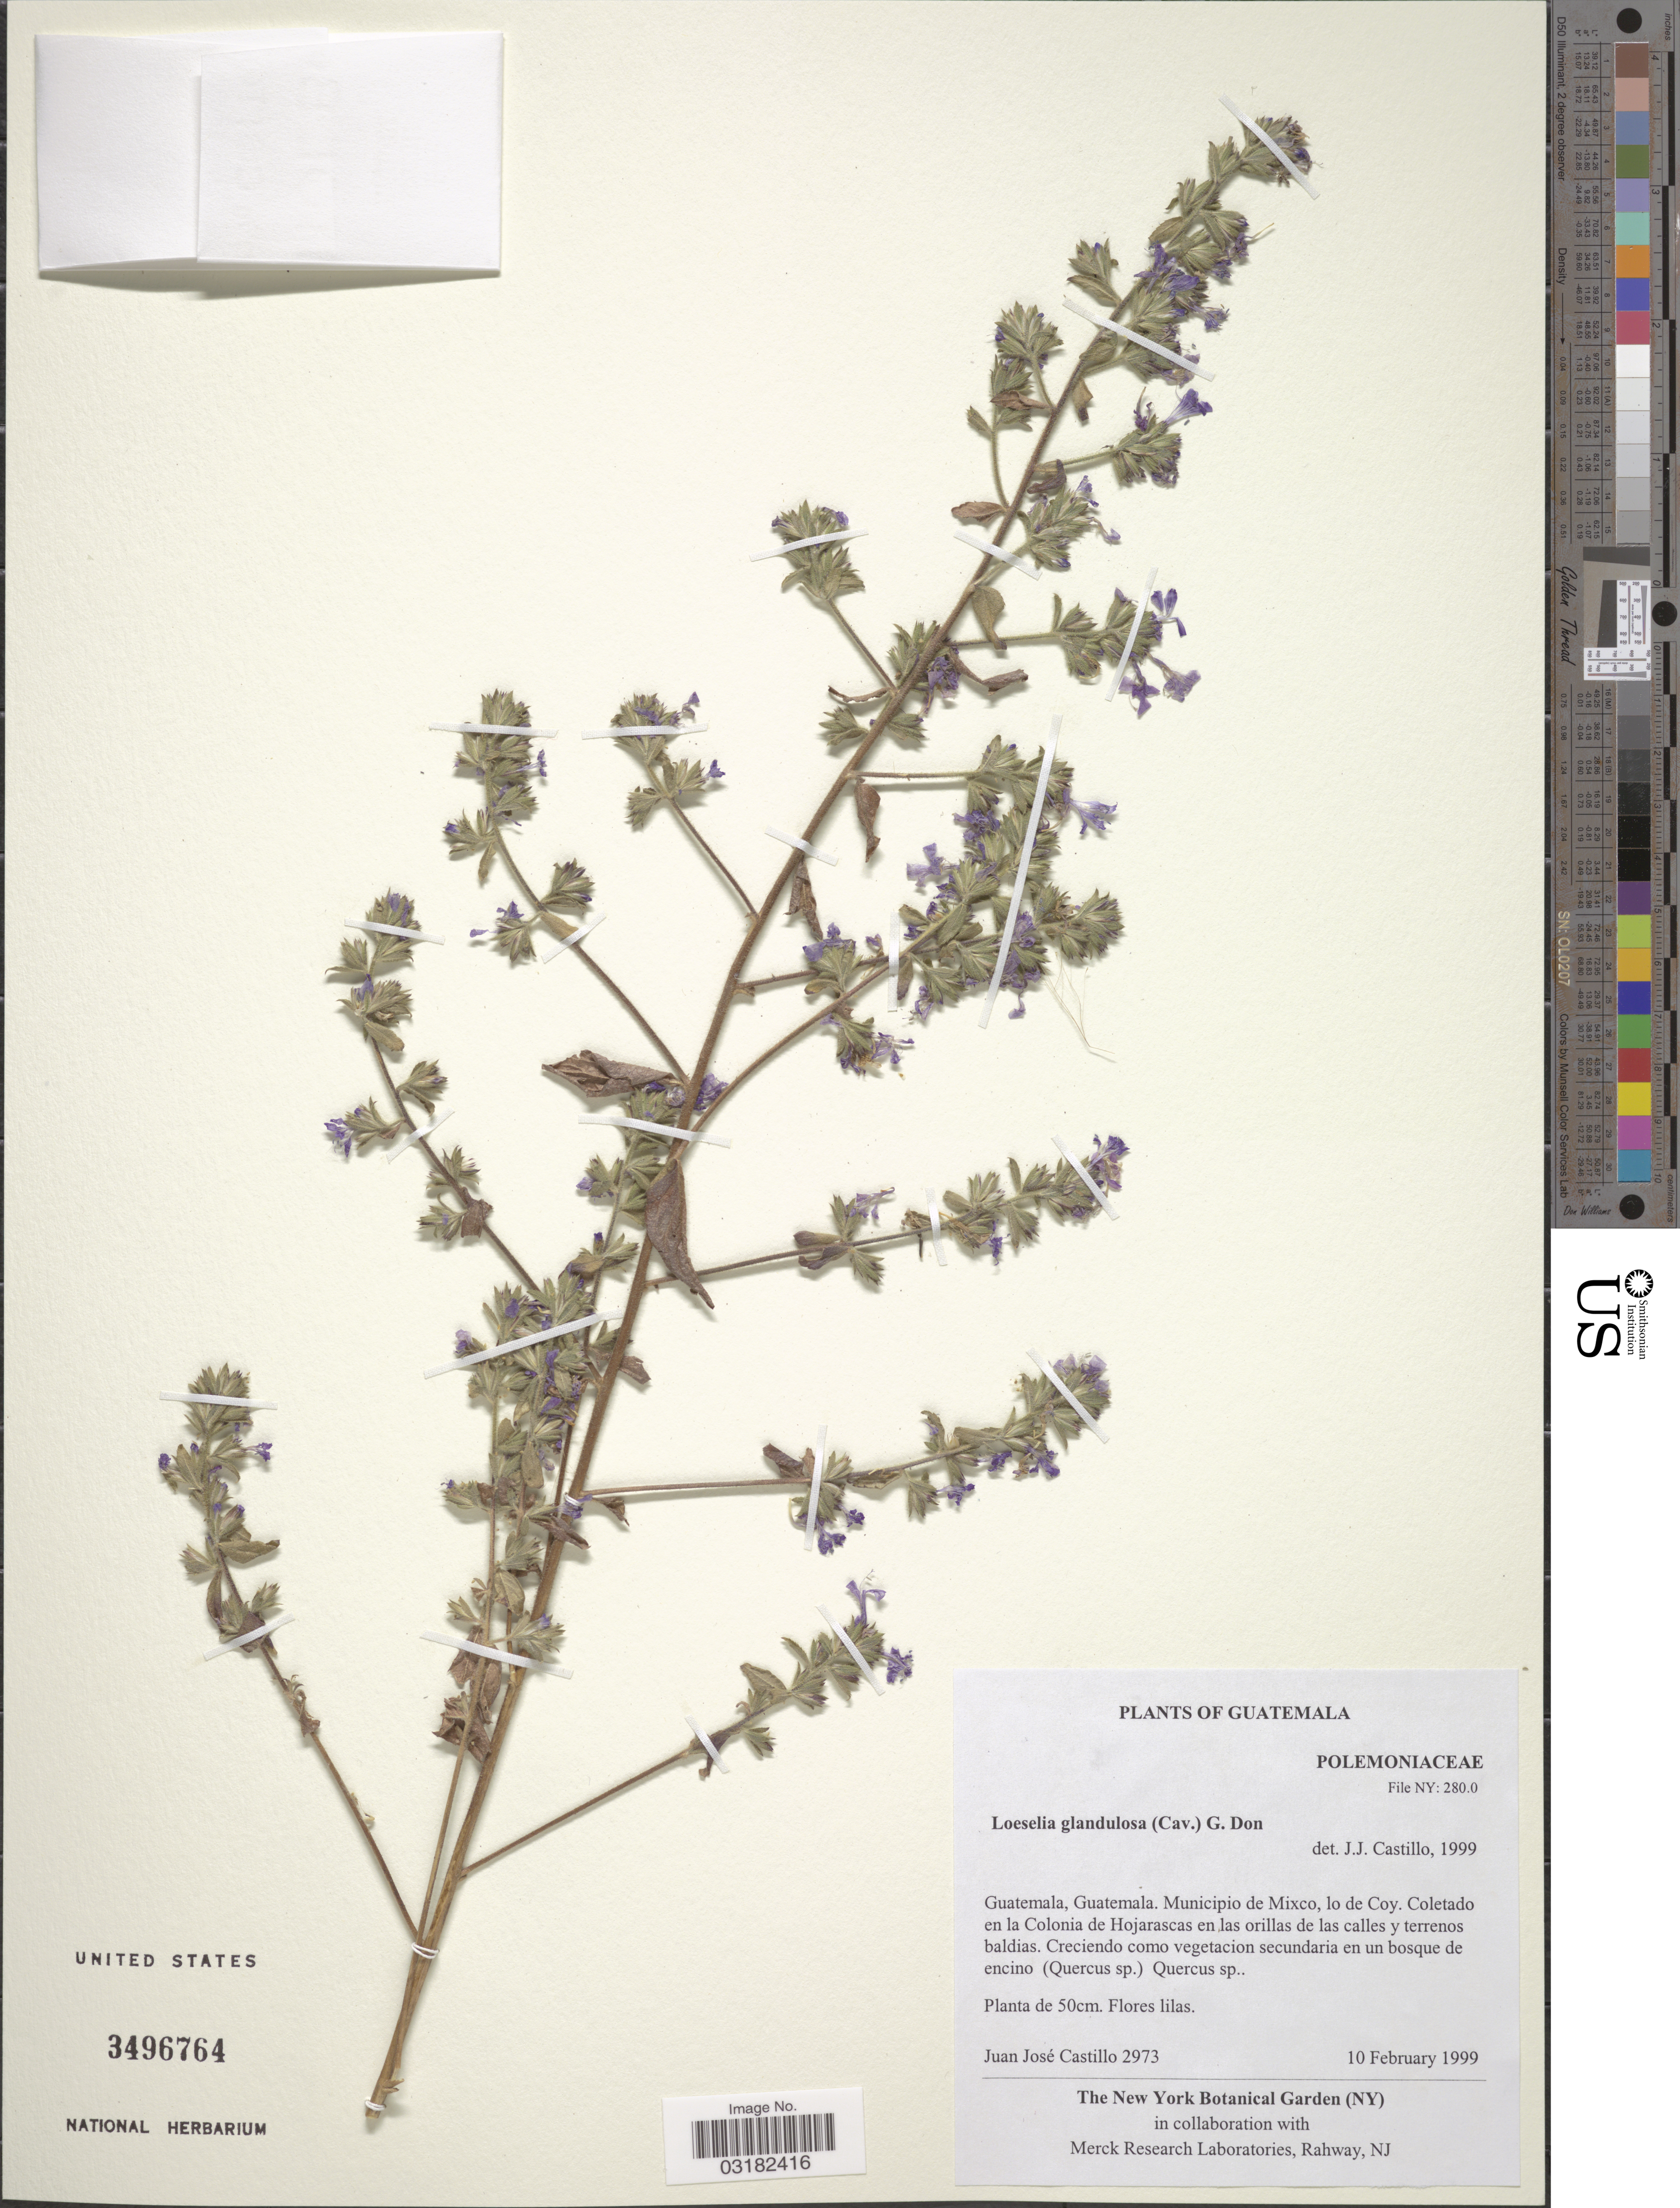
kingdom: Plantae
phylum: Tracheophyta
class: Magnoliopsida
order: Ericales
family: Polemoniaceae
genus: Loeselia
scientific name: Loeselia glandulosa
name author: (Cav.) G. Don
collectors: J. Castillo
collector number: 2973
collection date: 1999-02-10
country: Guatemala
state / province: Guatemala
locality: Guatemala, Guatemala. Municipio de Mixco, lo de Coy. Coletado en la Colonia de Hojarascas en las orillas de las calles y terrenos baldias.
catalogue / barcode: US 3496764